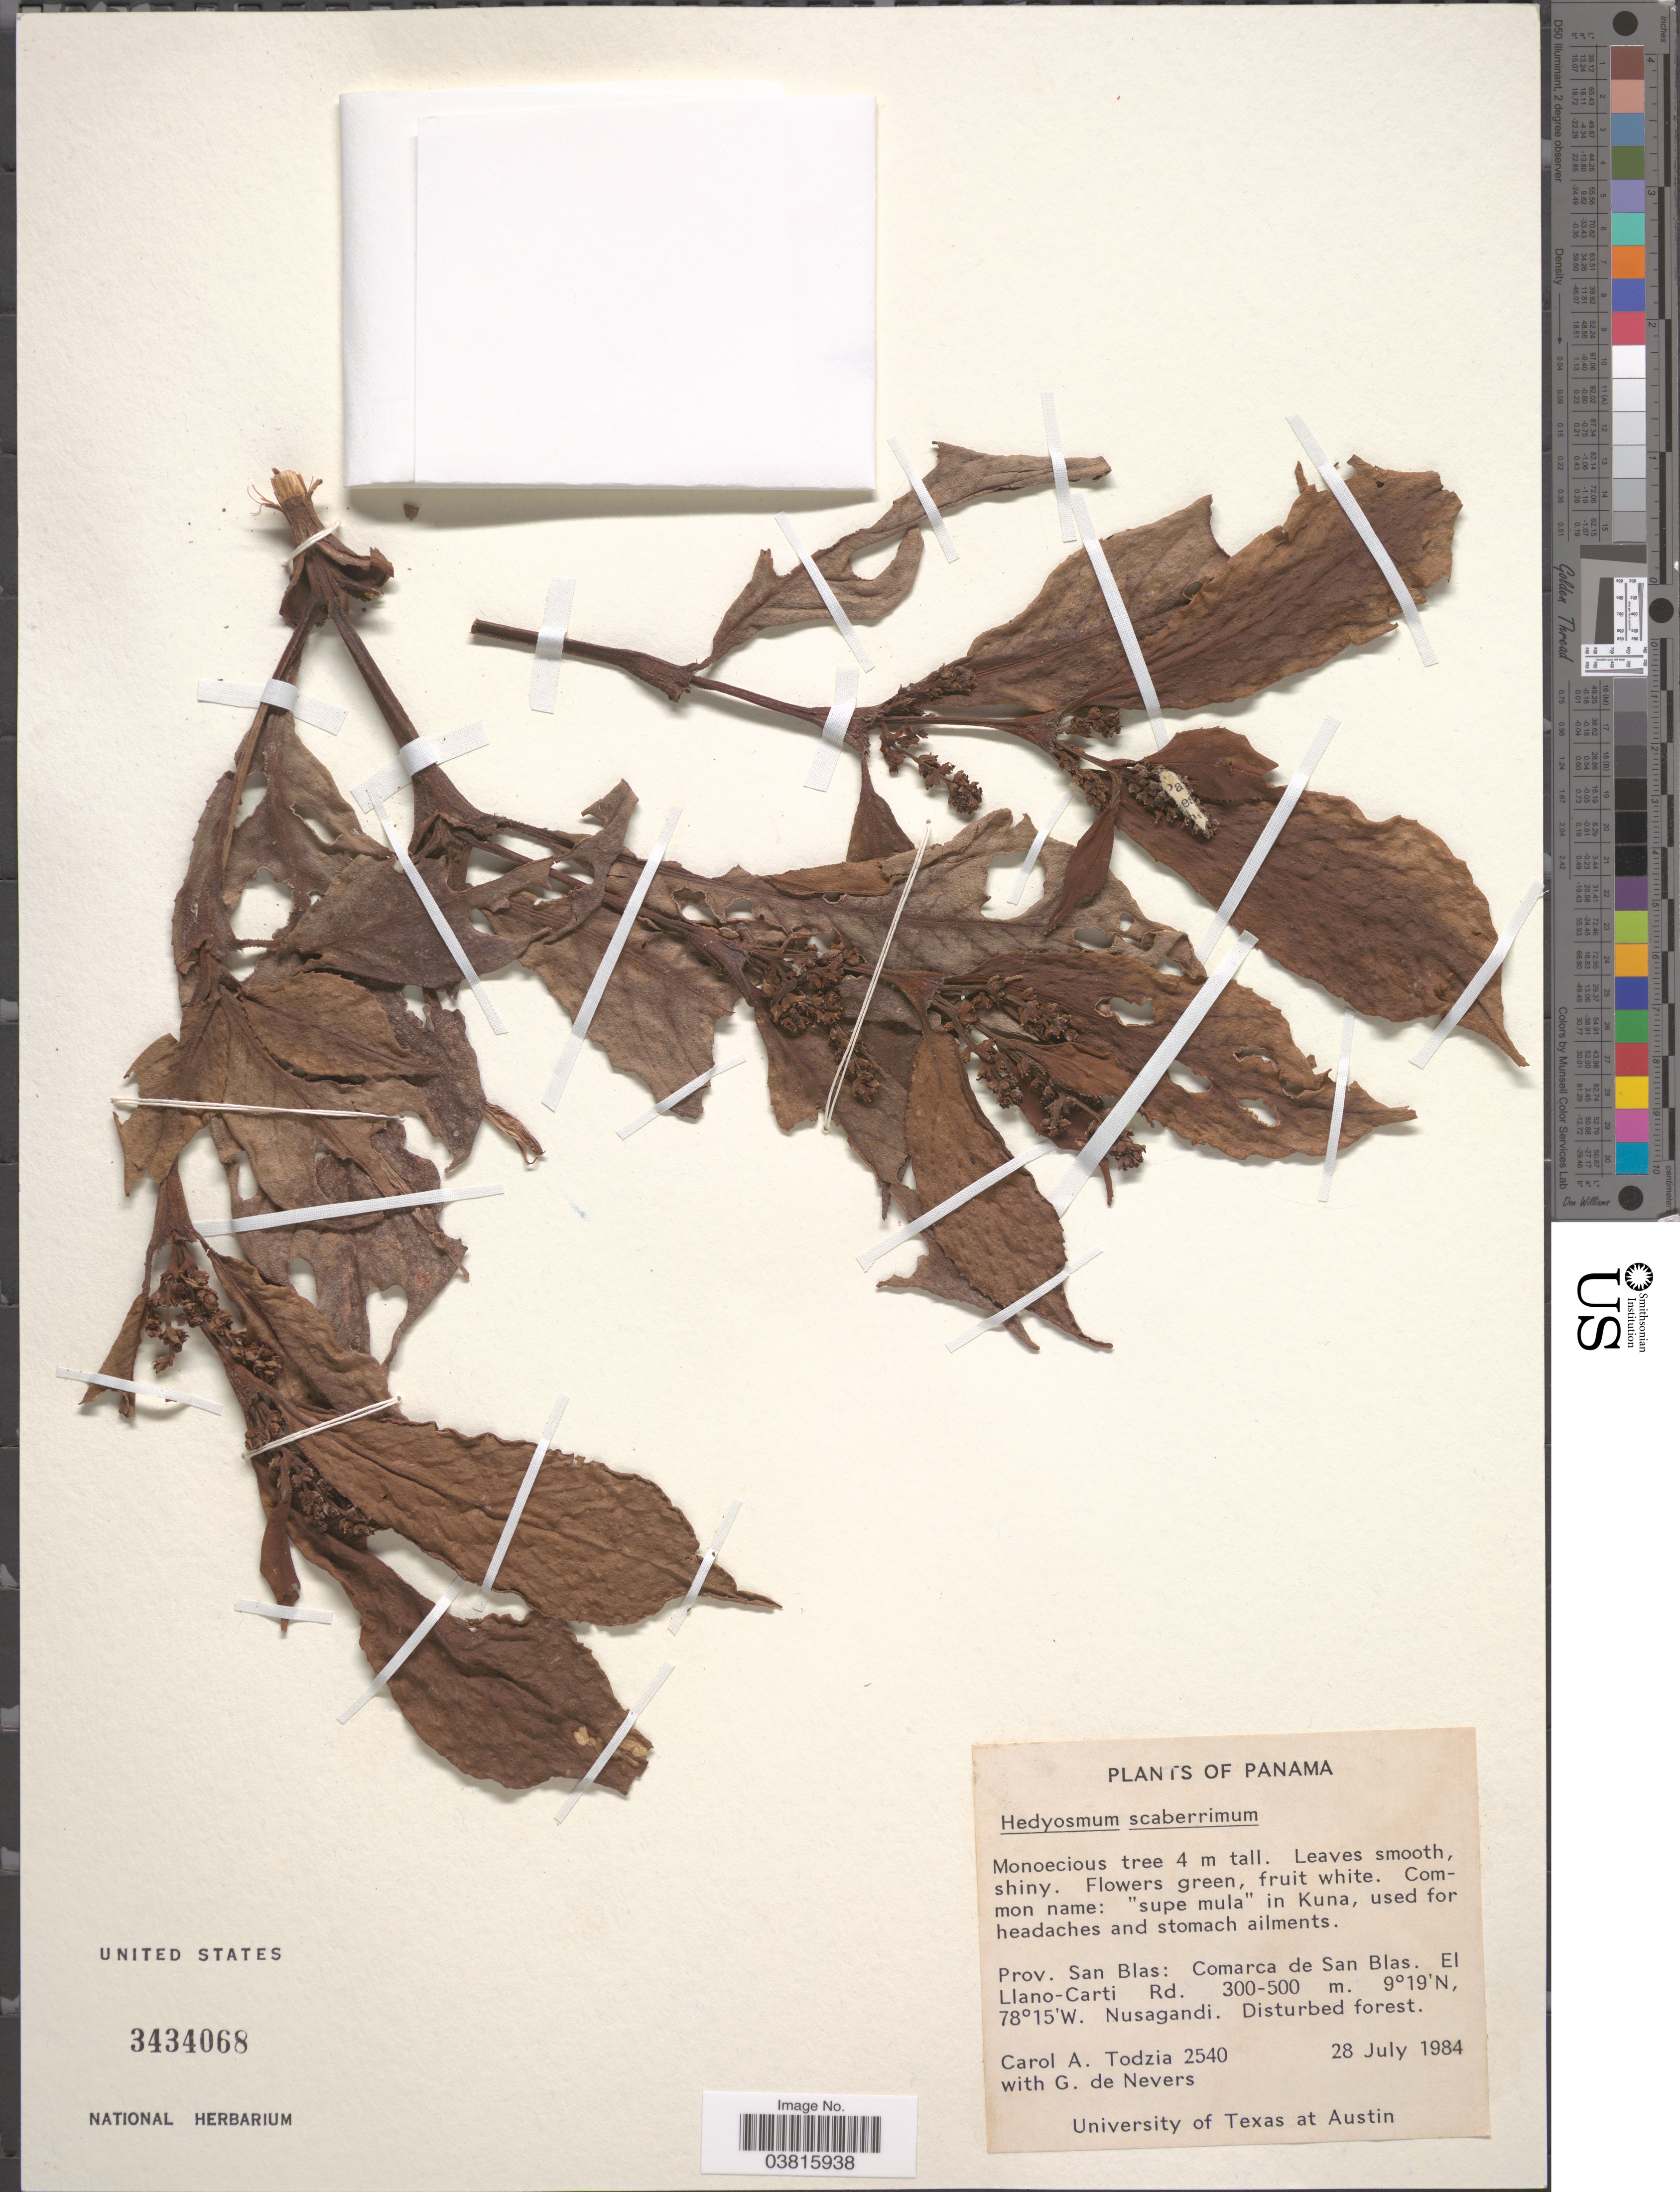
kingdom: Plantae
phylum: Tracheophyta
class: Magnoliopsida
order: Chloranthales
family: Chloranthaceae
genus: Hedyosmum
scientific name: Hedyosmum scaberrimum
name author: Standl.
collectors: C. A. Todzia & G. C. de Nevers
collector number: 2540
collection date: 1984-07-28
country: Panama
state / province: Kuna Yala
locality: Comarca de San Blas. El Llano-Carti Rd. Nusagandi.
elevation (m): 300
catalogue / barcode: US 3434068